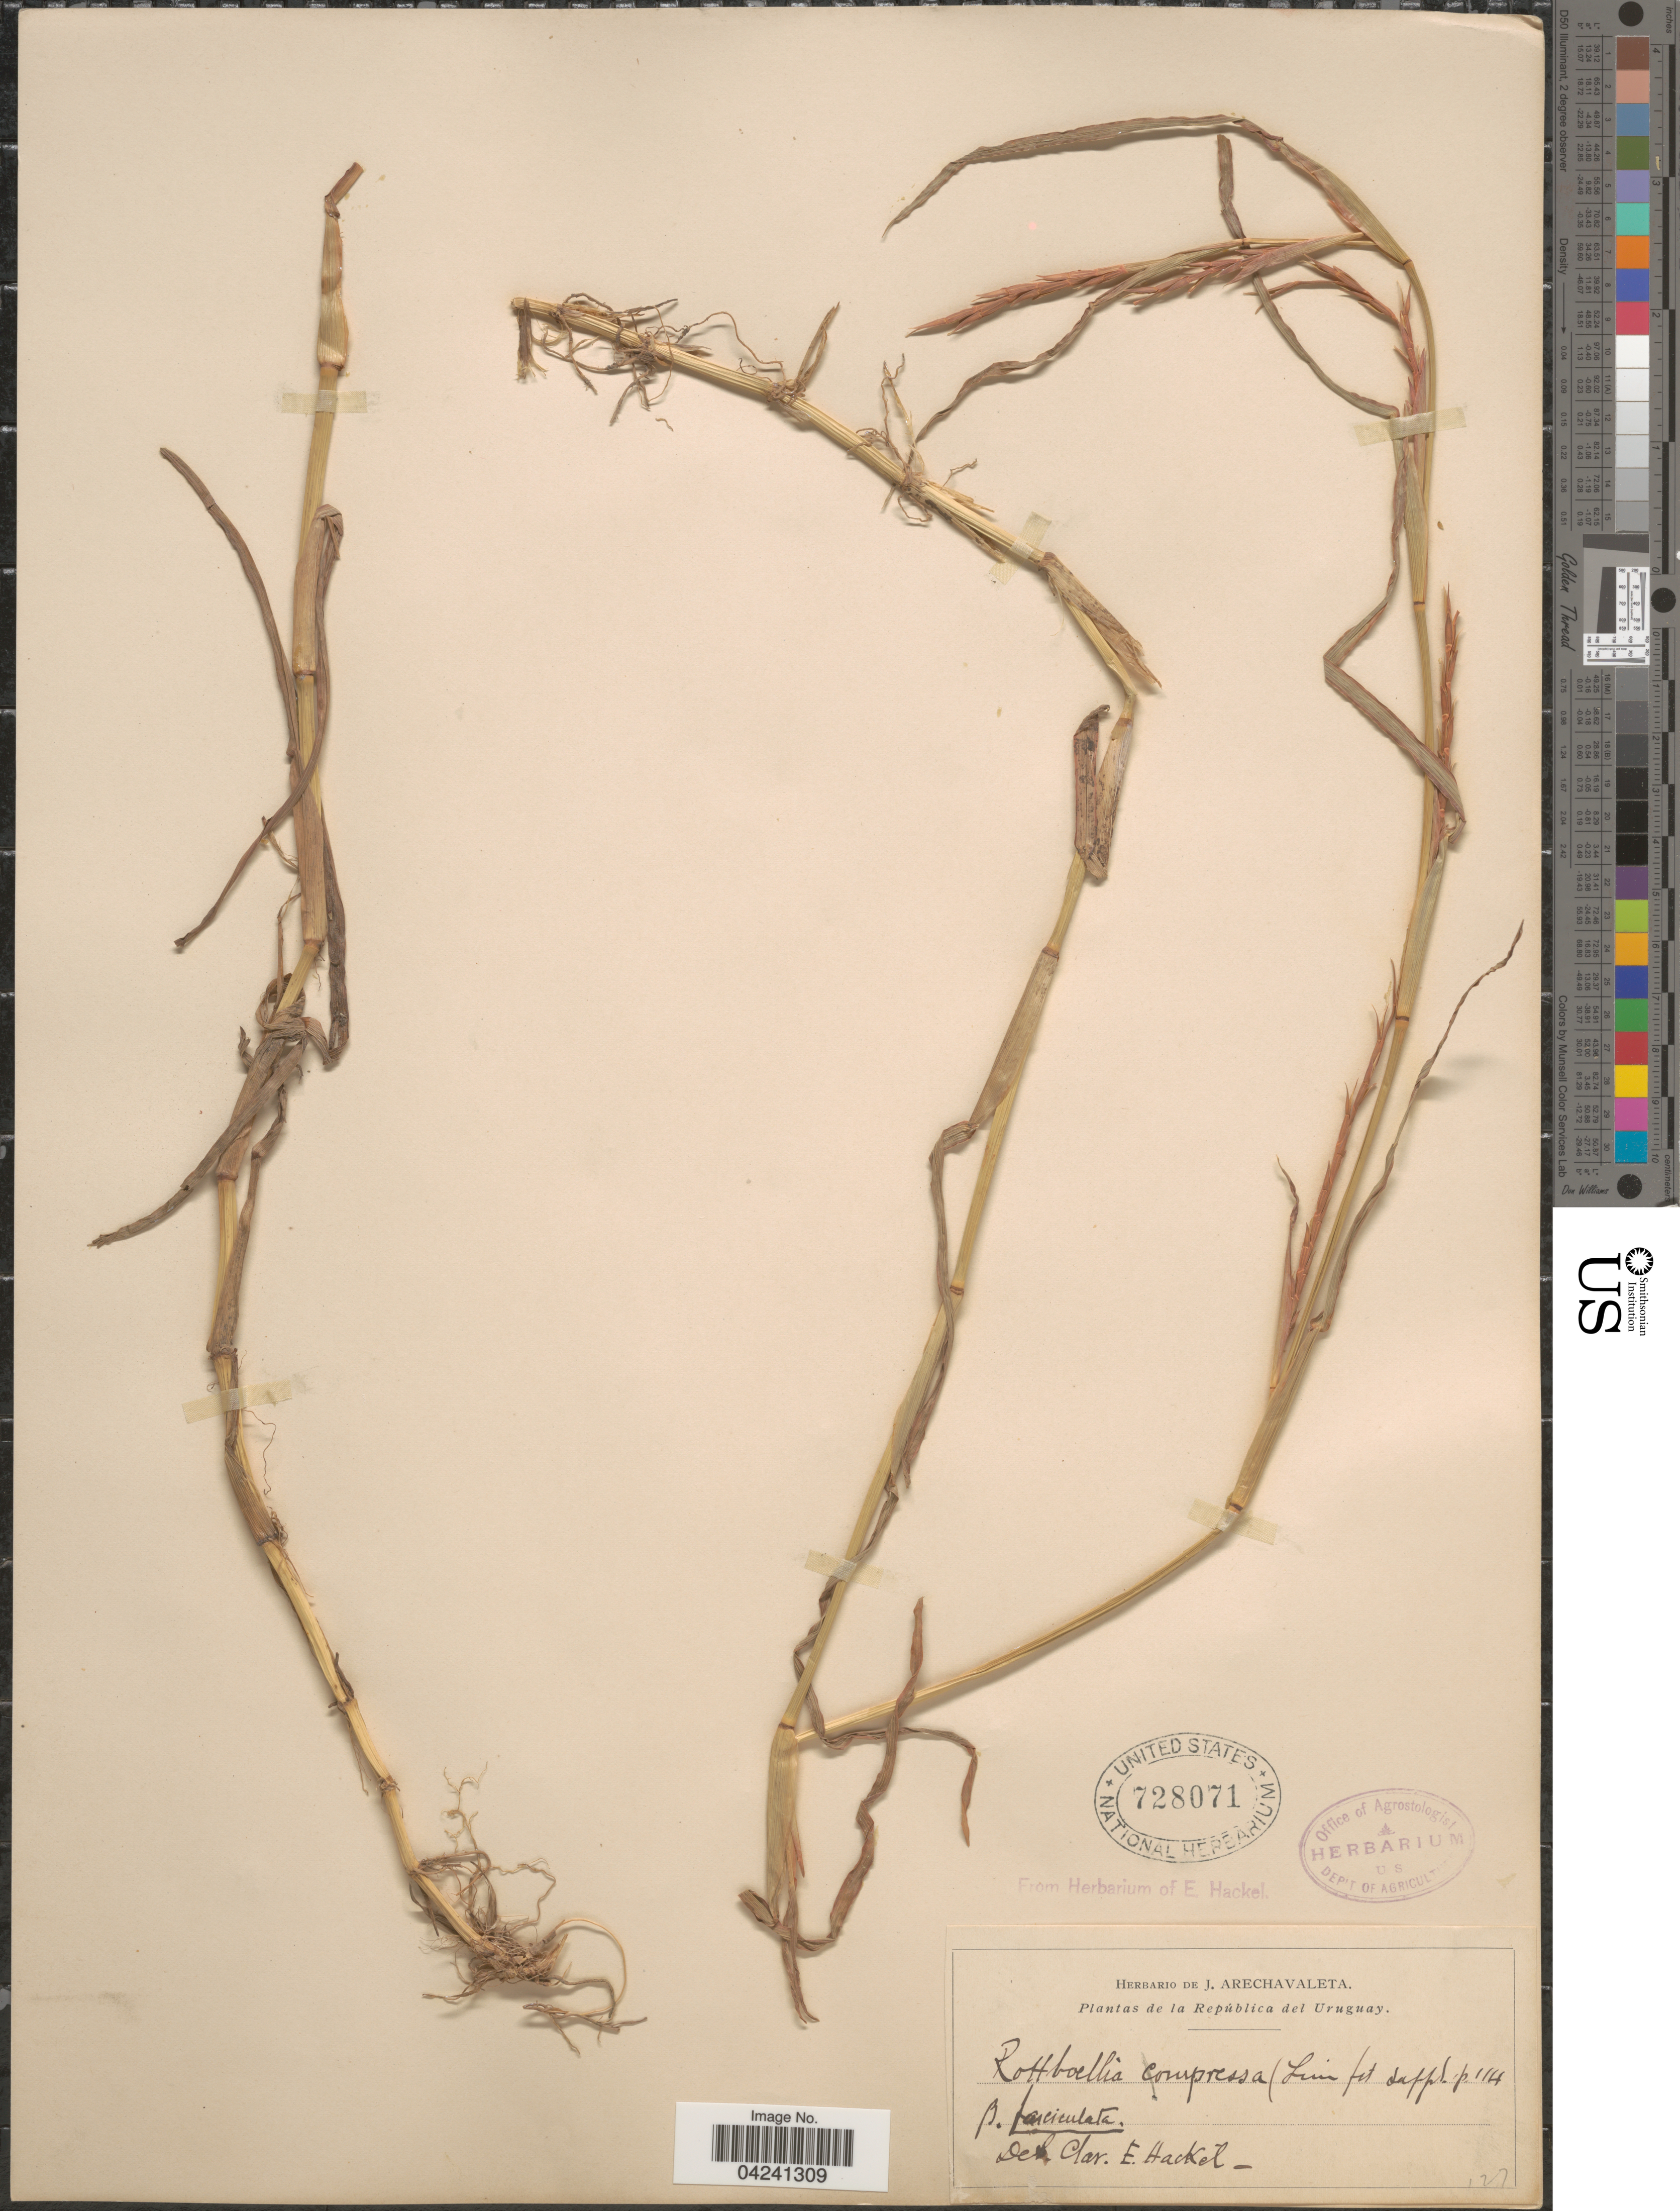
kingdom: Plantae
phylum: Tracheophyta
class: Liliopsida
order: Poales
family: Poaceae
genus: Hemarthria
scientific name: Hemarthria altissima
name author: (Poir.) Stapf & C. E. Hubb.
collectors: ex herb. de J. Arechavaleta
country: Uruguay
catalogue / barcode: US 728071